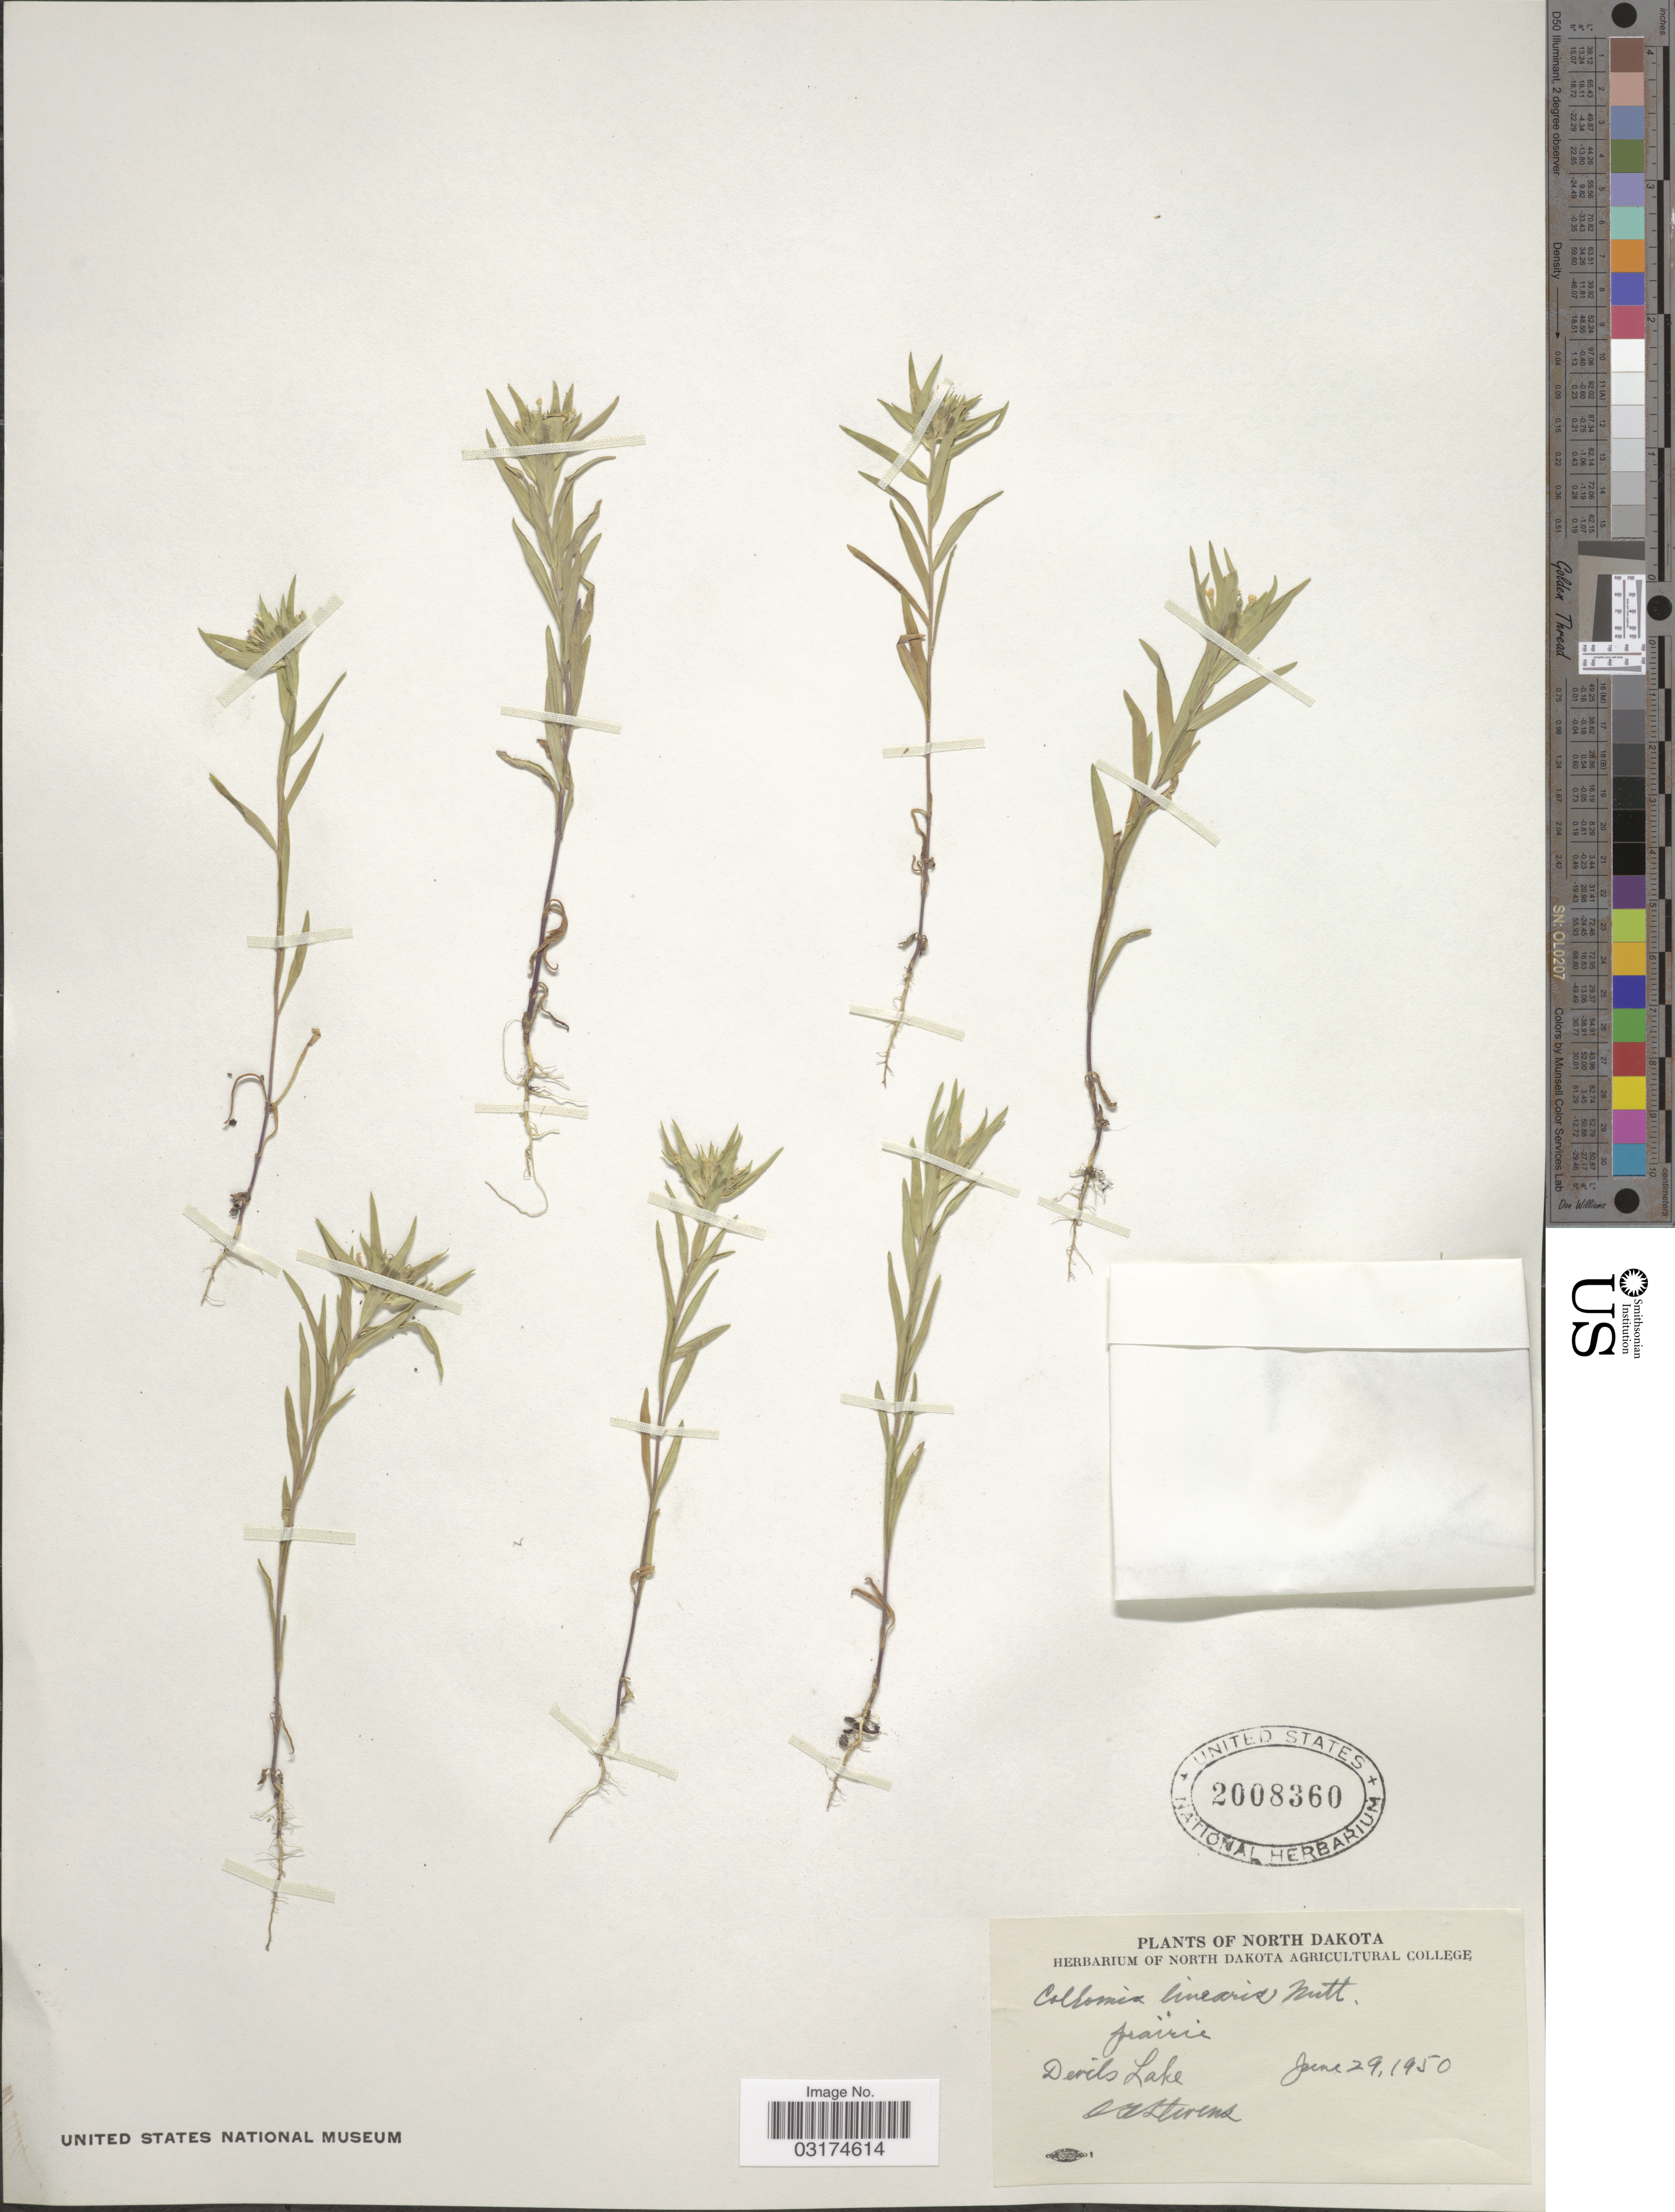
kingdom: Plantae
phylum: Tracheophyta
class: Magnoliopsida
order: Ericales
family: Polemoniaceae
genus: Collomia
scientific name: Collomia linearis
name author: Nutt.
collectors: O. A. Stevens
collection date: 1950-06-29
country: United States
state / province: North Dakota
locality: Prairie. Devils Lake.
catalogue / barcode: US 2008360